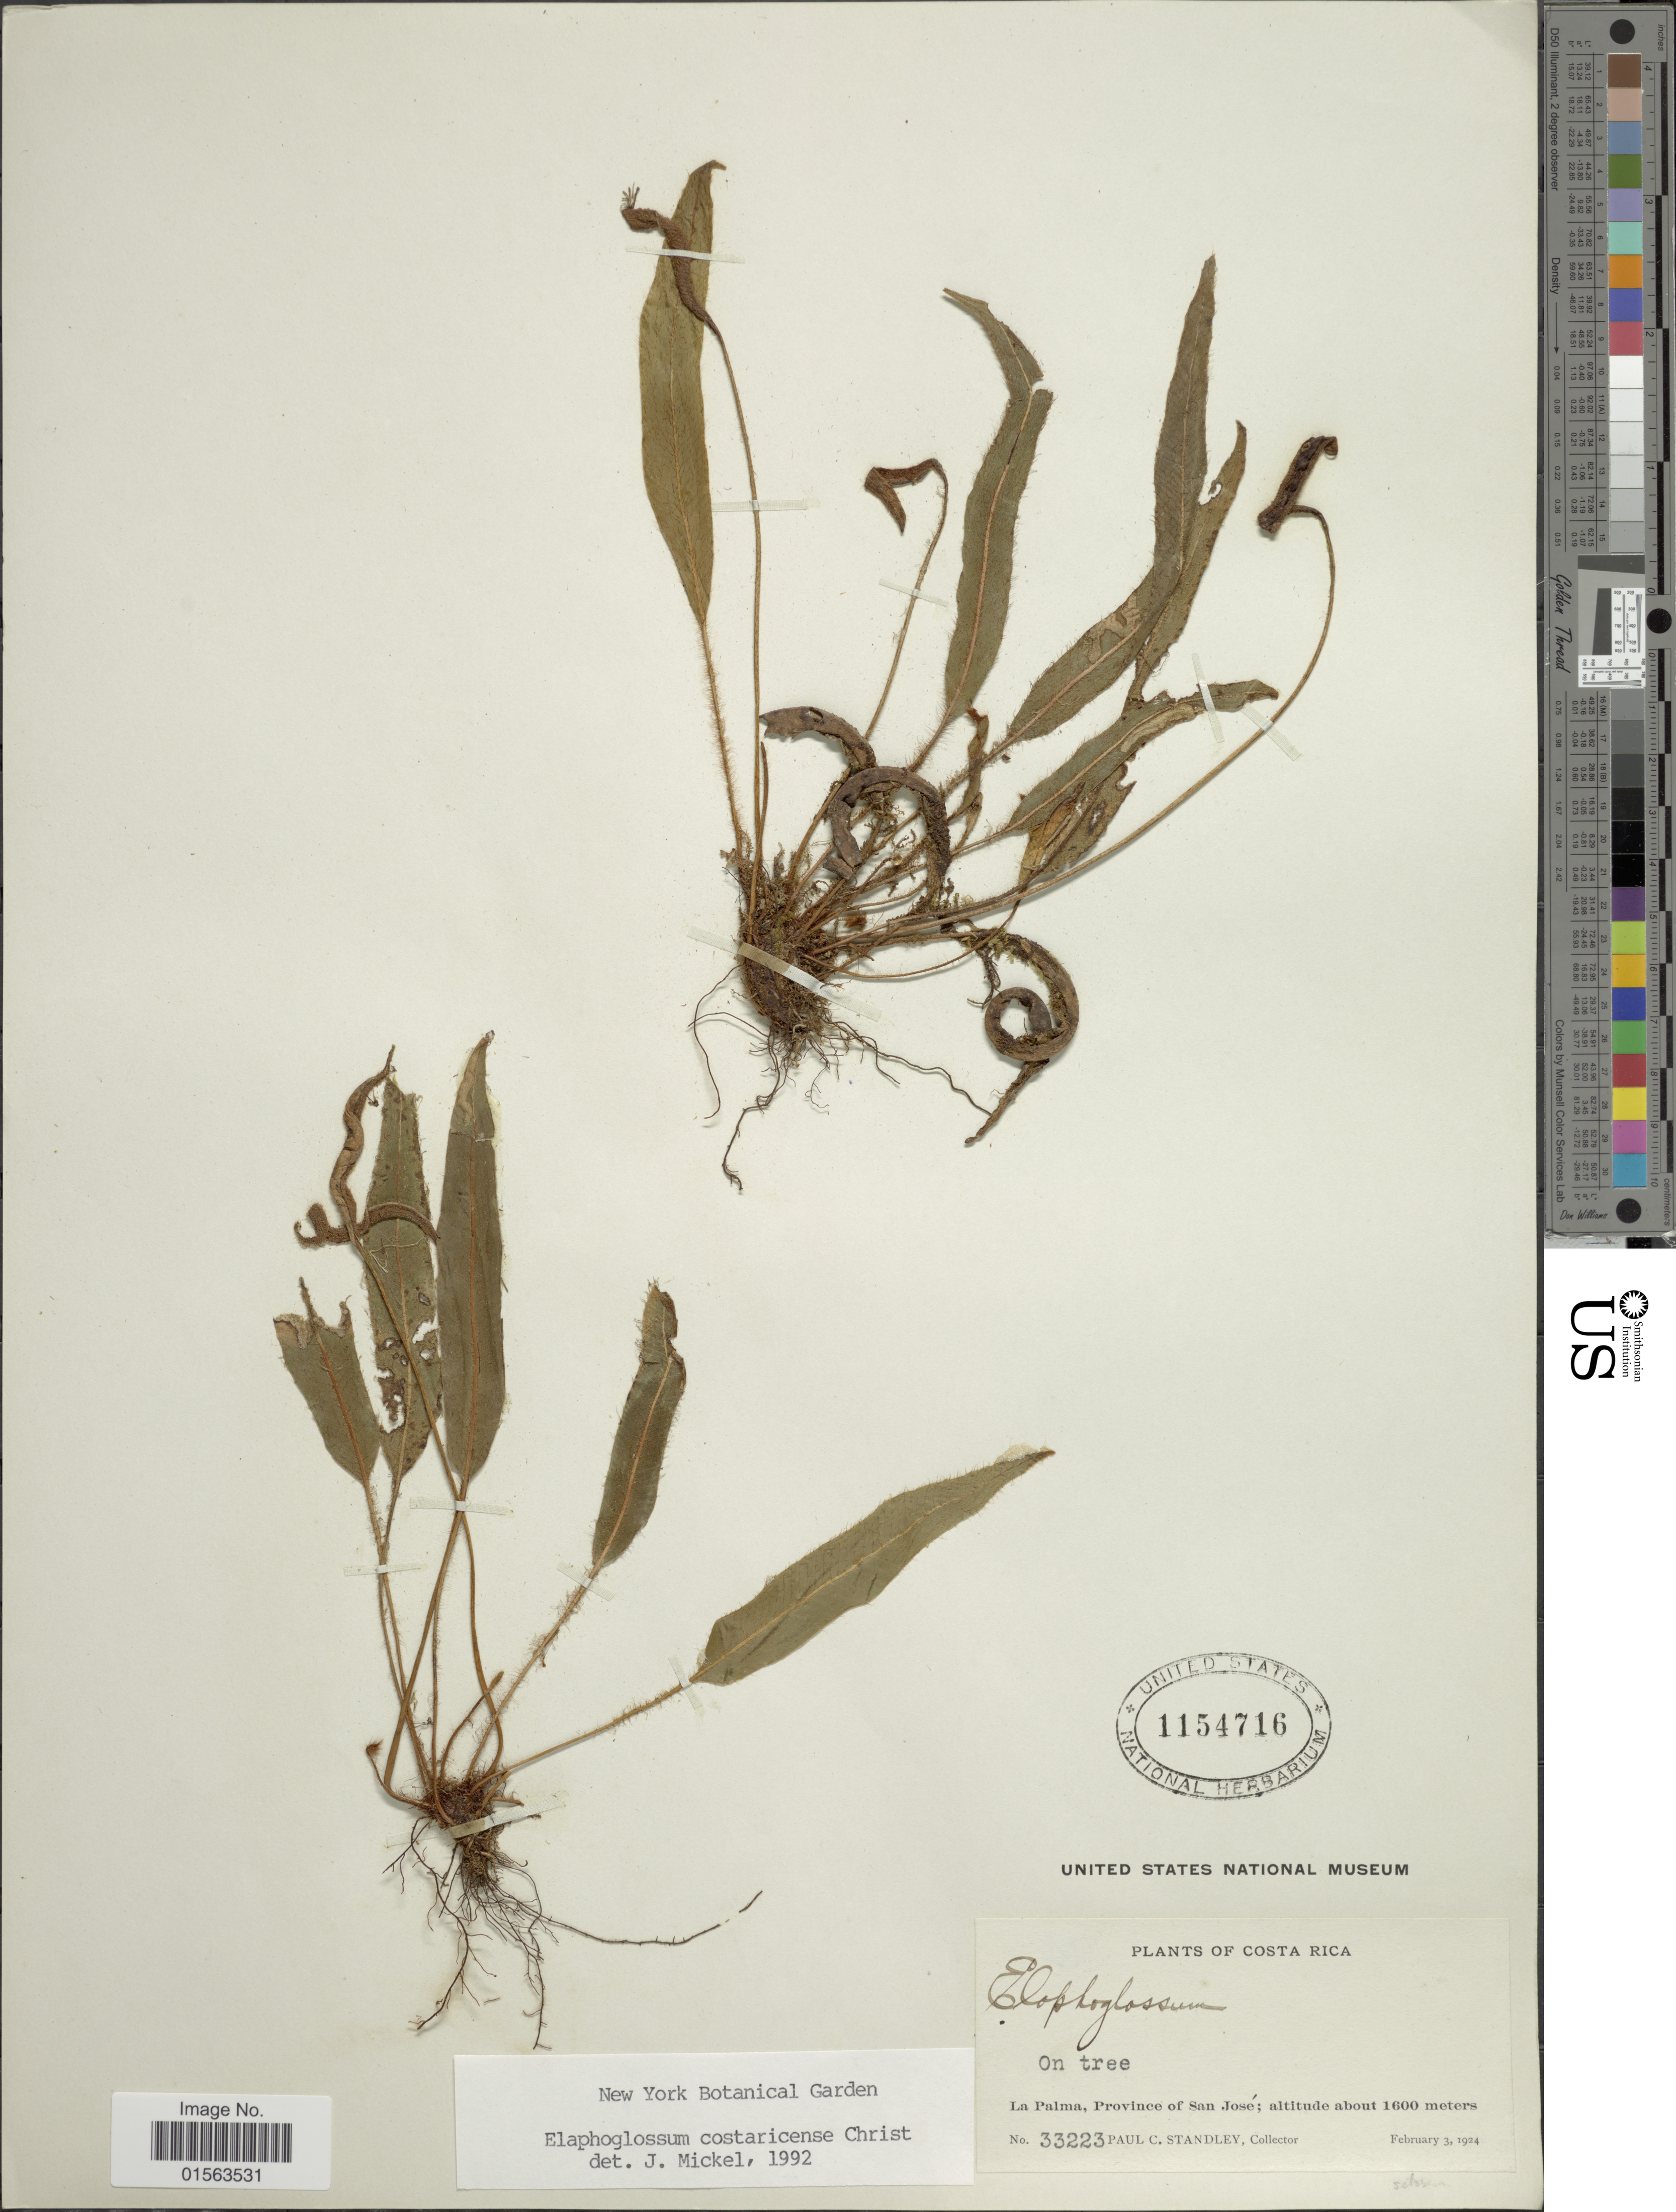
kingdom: Plantae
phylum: Tracheophyta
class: Polypodiopsida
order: Polypodiales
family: Dryopteridaceae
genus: Elaphoglossum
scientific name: Elaphoglossum costaricense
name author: Christ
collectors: P. C. Standley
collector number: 33223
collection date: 1924-02-03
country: Costa Rica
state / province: San José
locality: La Palma, Province of San Jose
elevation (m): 1600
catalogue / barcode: US 1154716